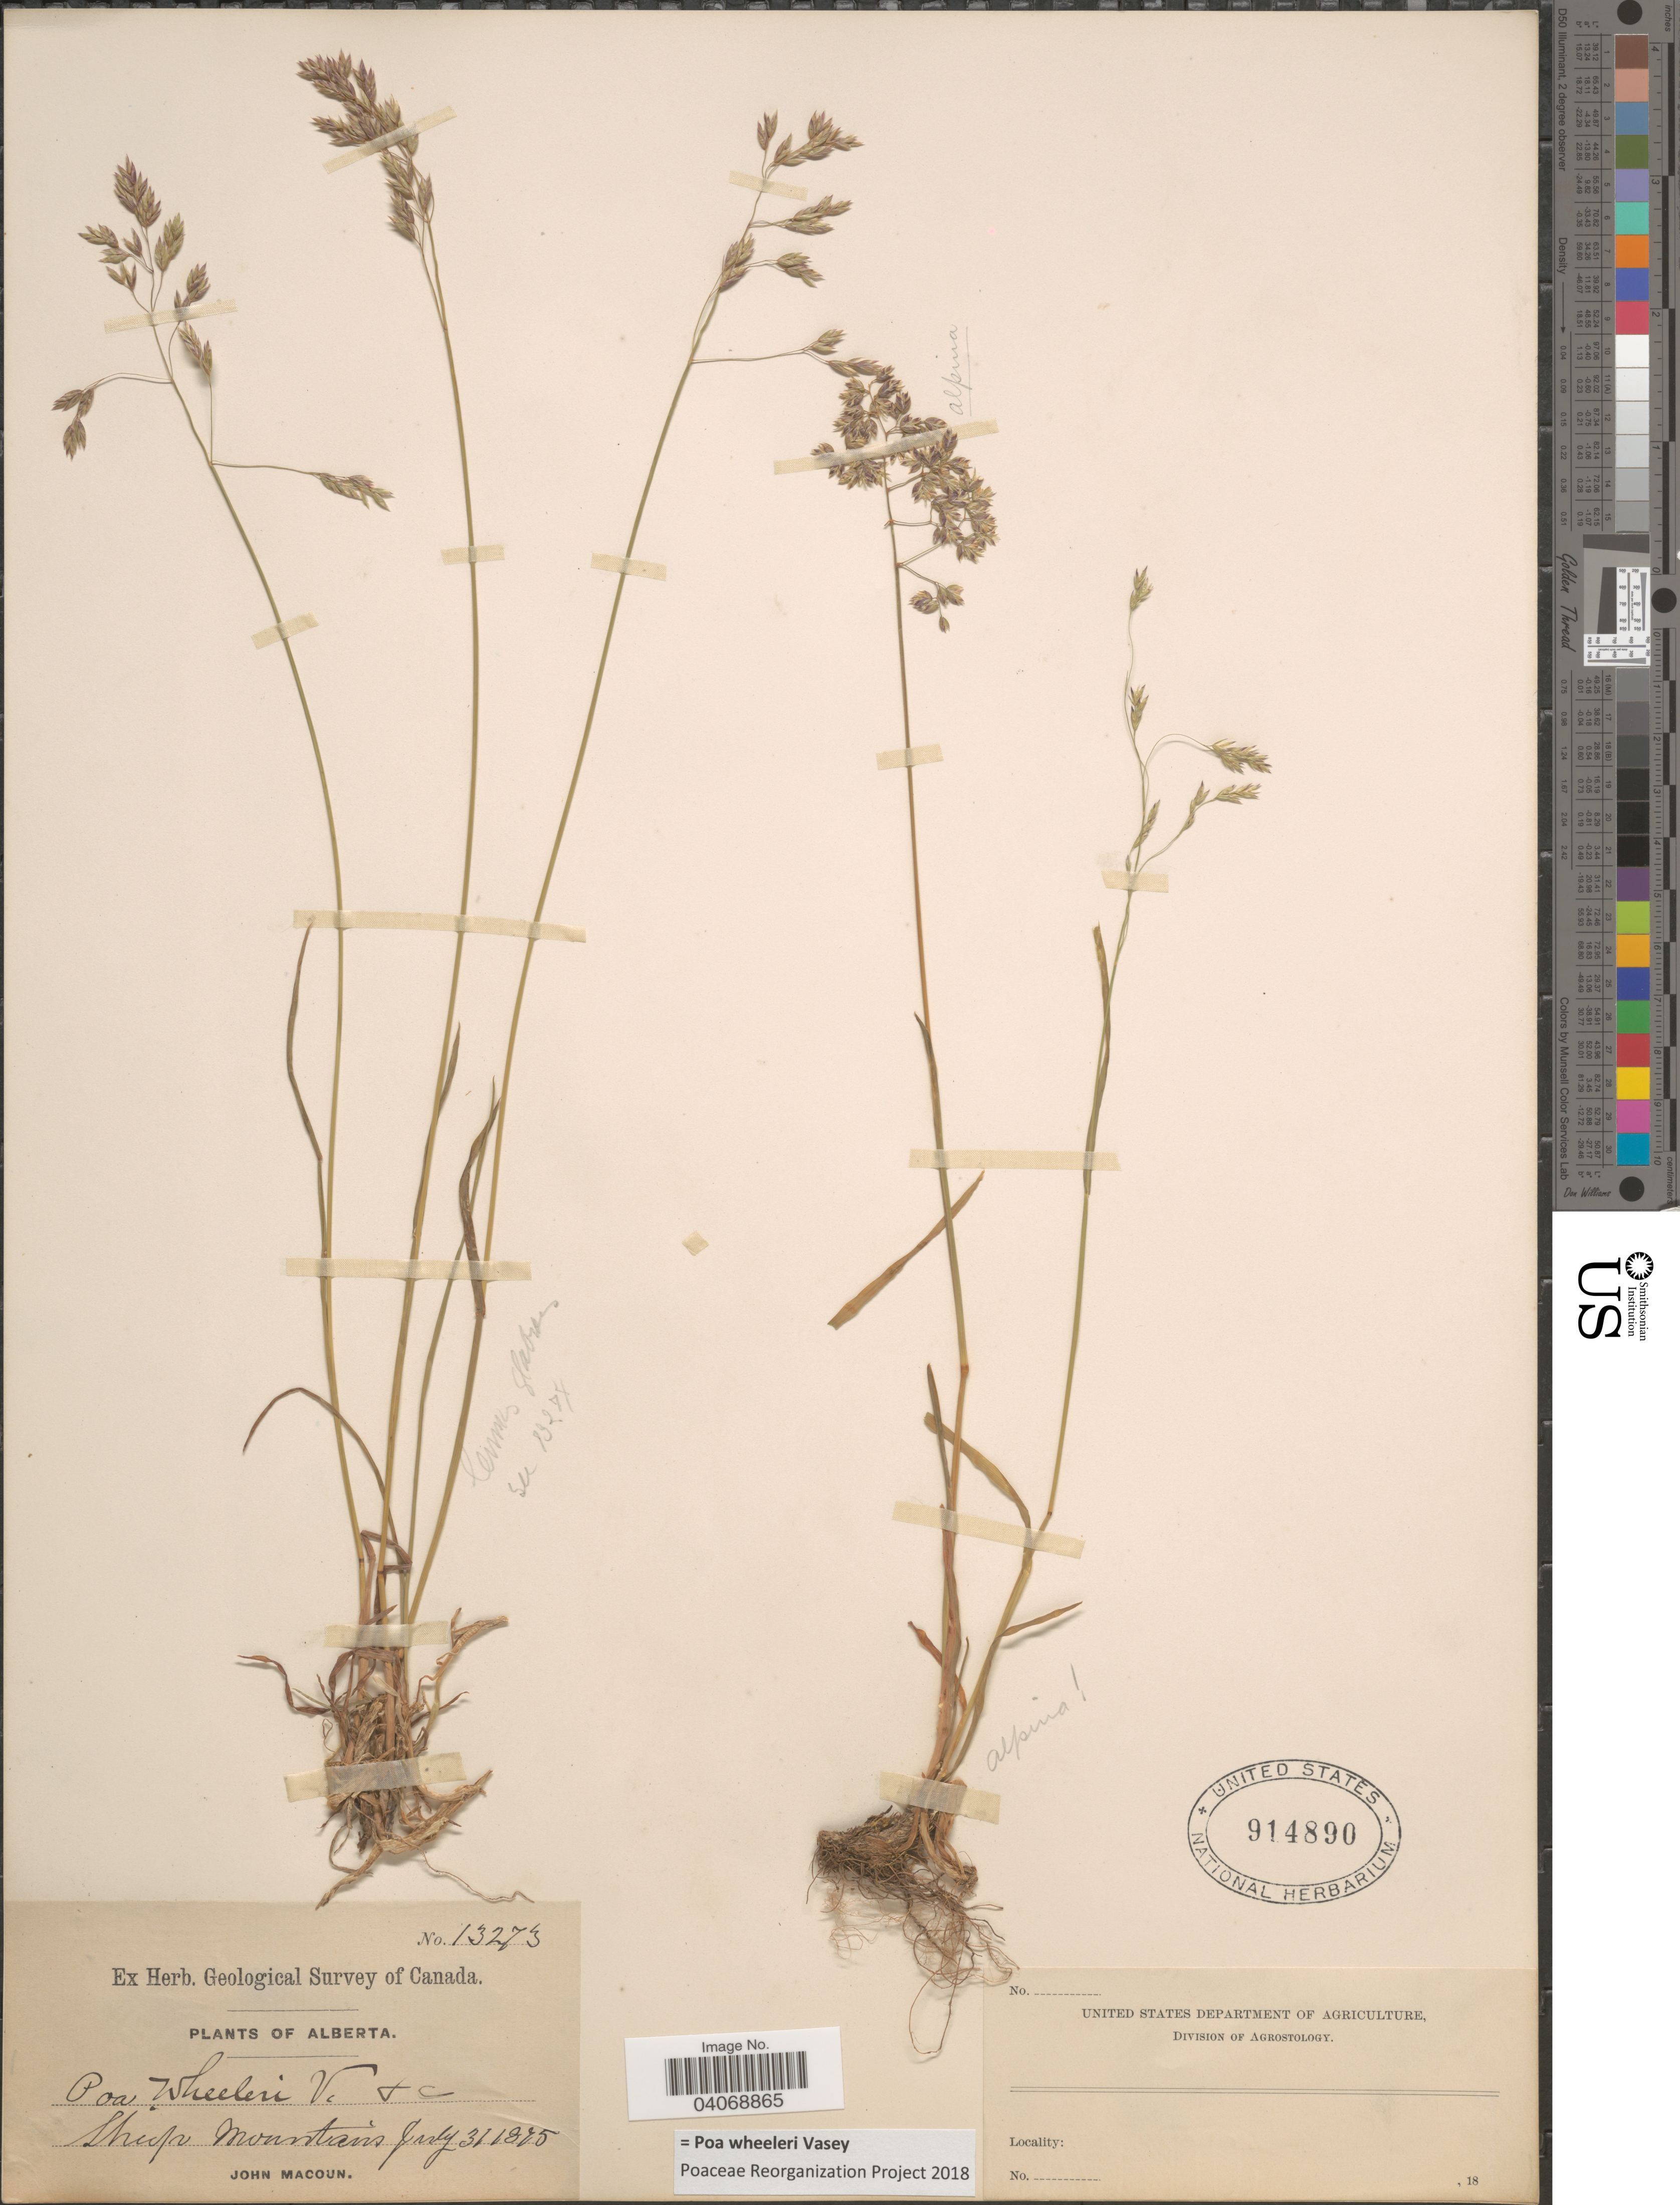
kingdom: Plantae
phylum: Tracheophyta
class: Liliopsida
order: Poales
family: Poaceae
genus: Poa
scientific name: Poa wheeleri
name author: Vasey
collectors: J. Macoun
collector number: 13273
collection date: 1875-07-31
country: Canada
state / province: Alberta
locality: Herb. Geological Survey of Canada. Sheep Mountain.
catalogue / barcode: US 914890